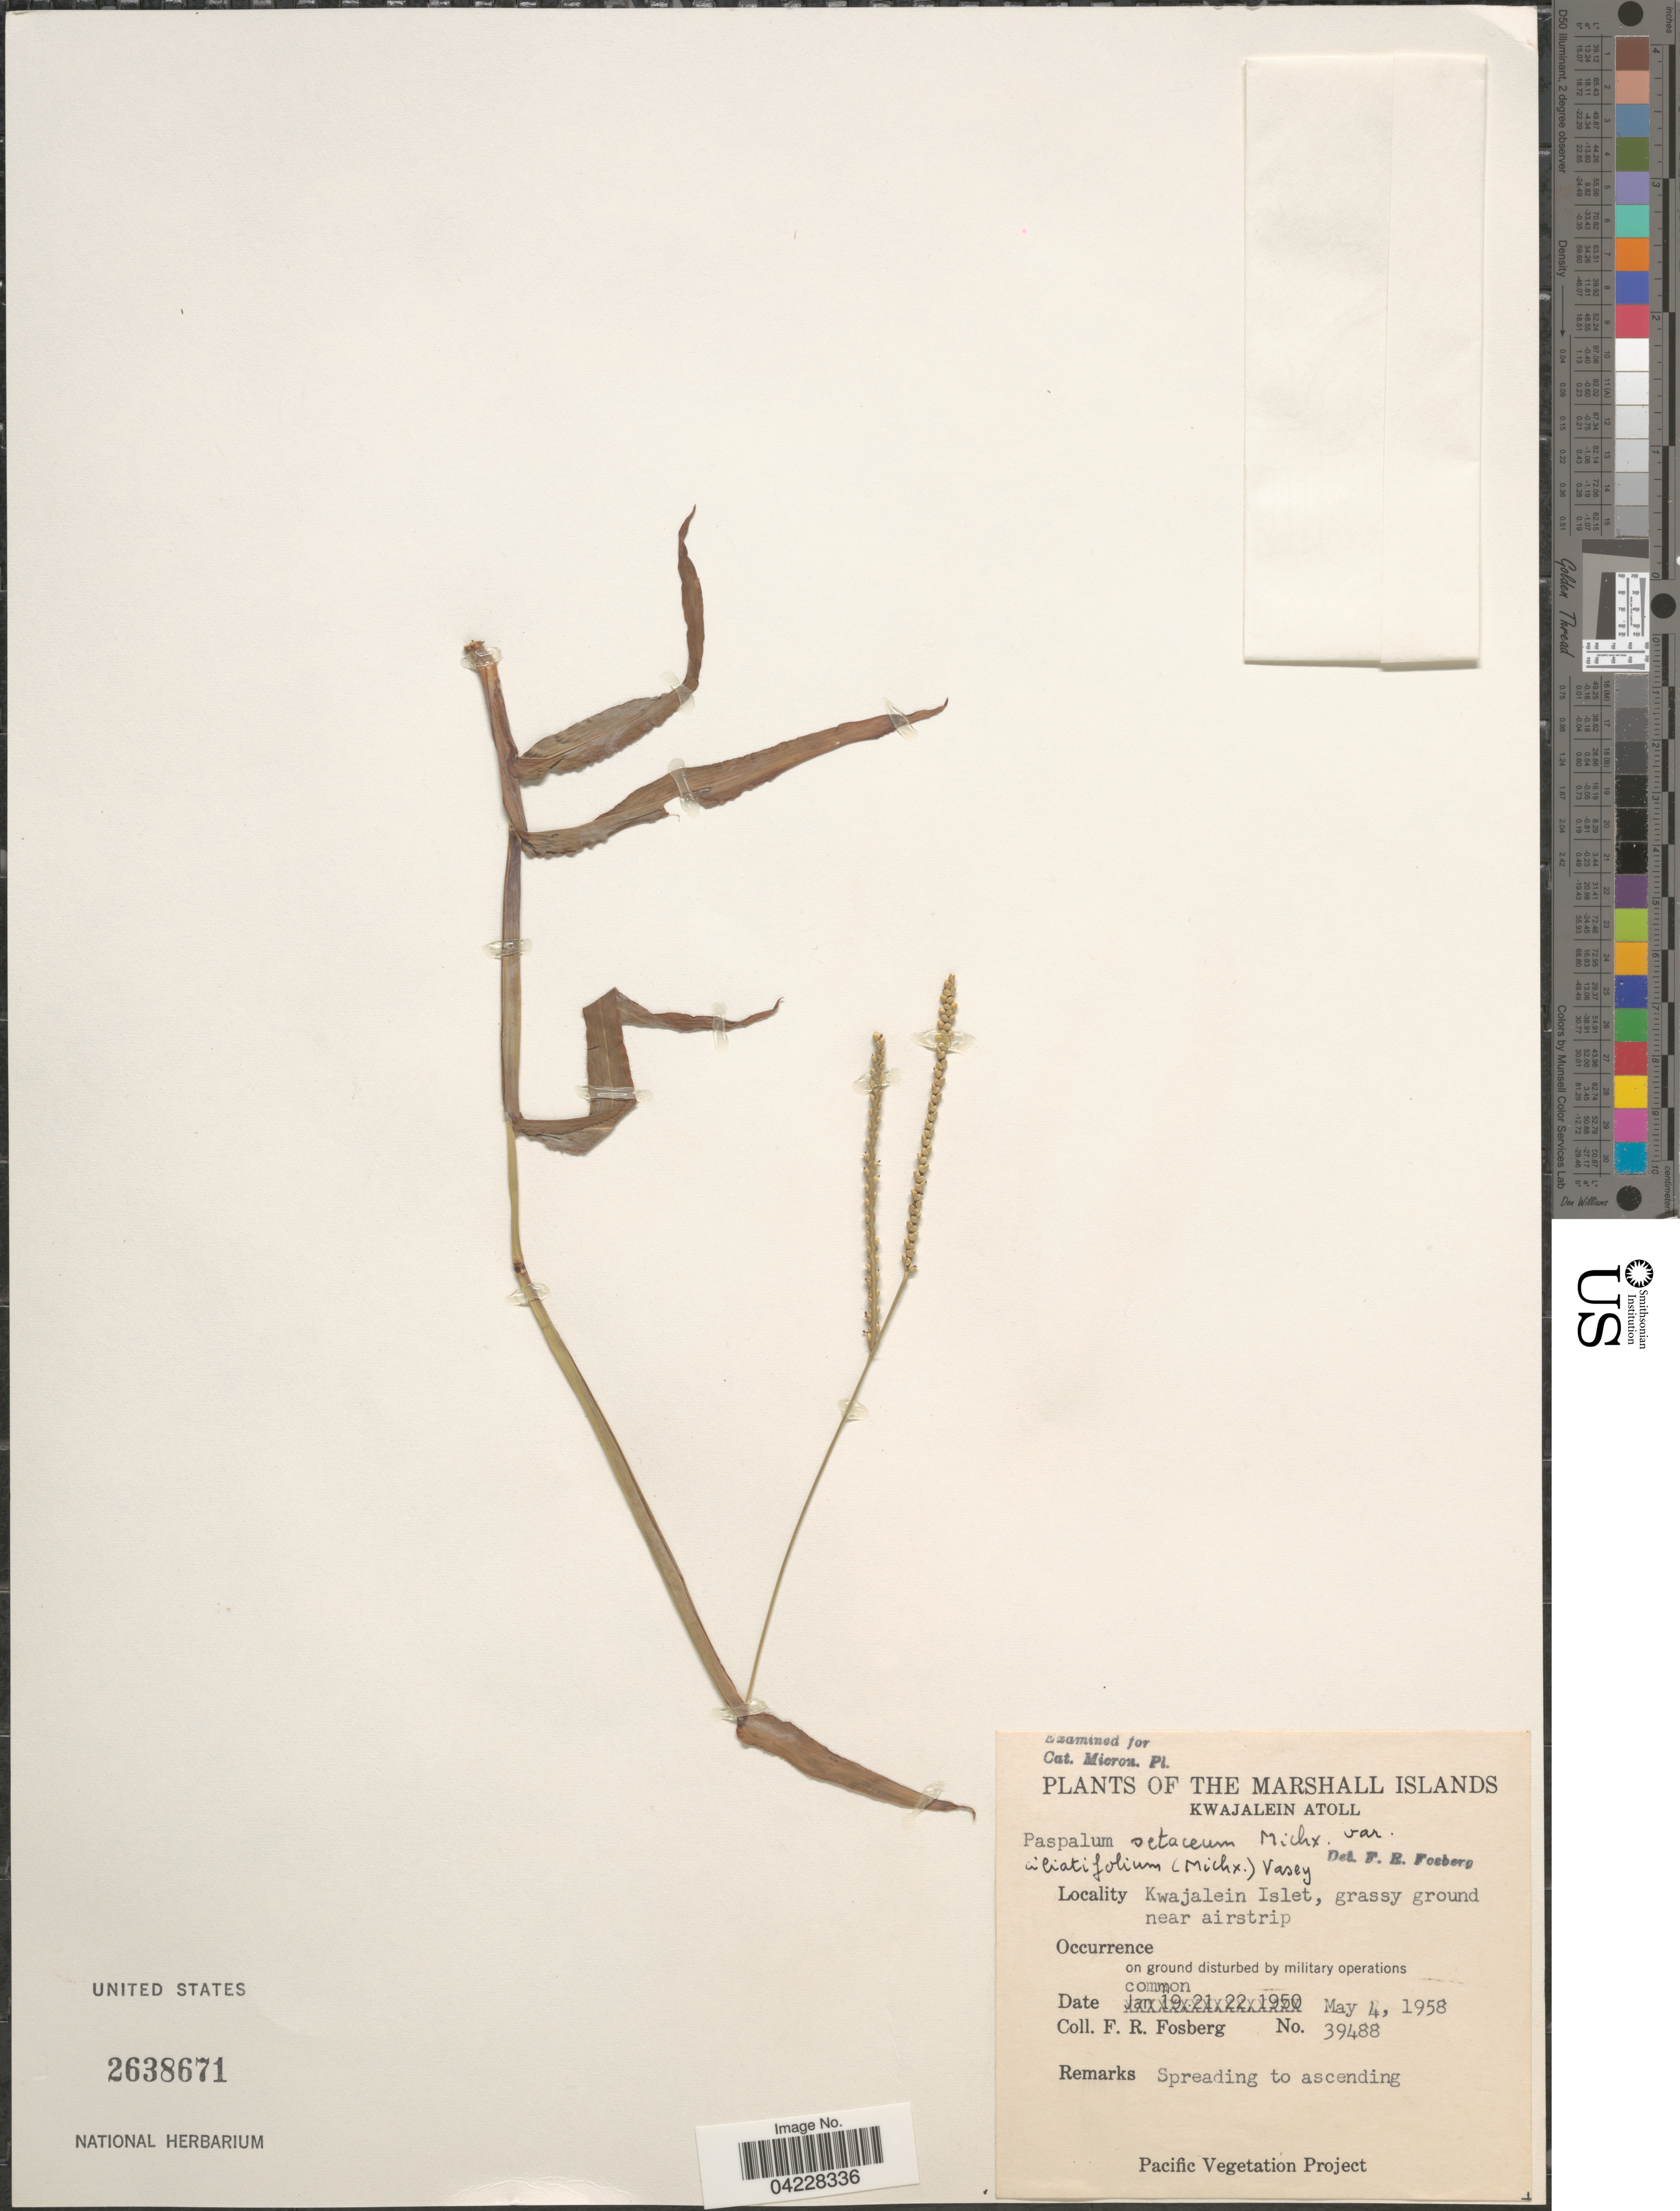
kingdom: Plantae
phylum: Tracheophyta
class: Liliopsida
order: Poales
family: Poaceae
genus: Paspalum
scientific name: Paspalum setaceum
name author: Michx.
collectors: F. R. Fosberg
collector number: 39488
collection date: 1958-05-04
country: Marshall Islands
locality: Kwajalein Atoll. Kwajalein Islet, grassy ground near airstrip.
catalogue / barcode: US 2638671